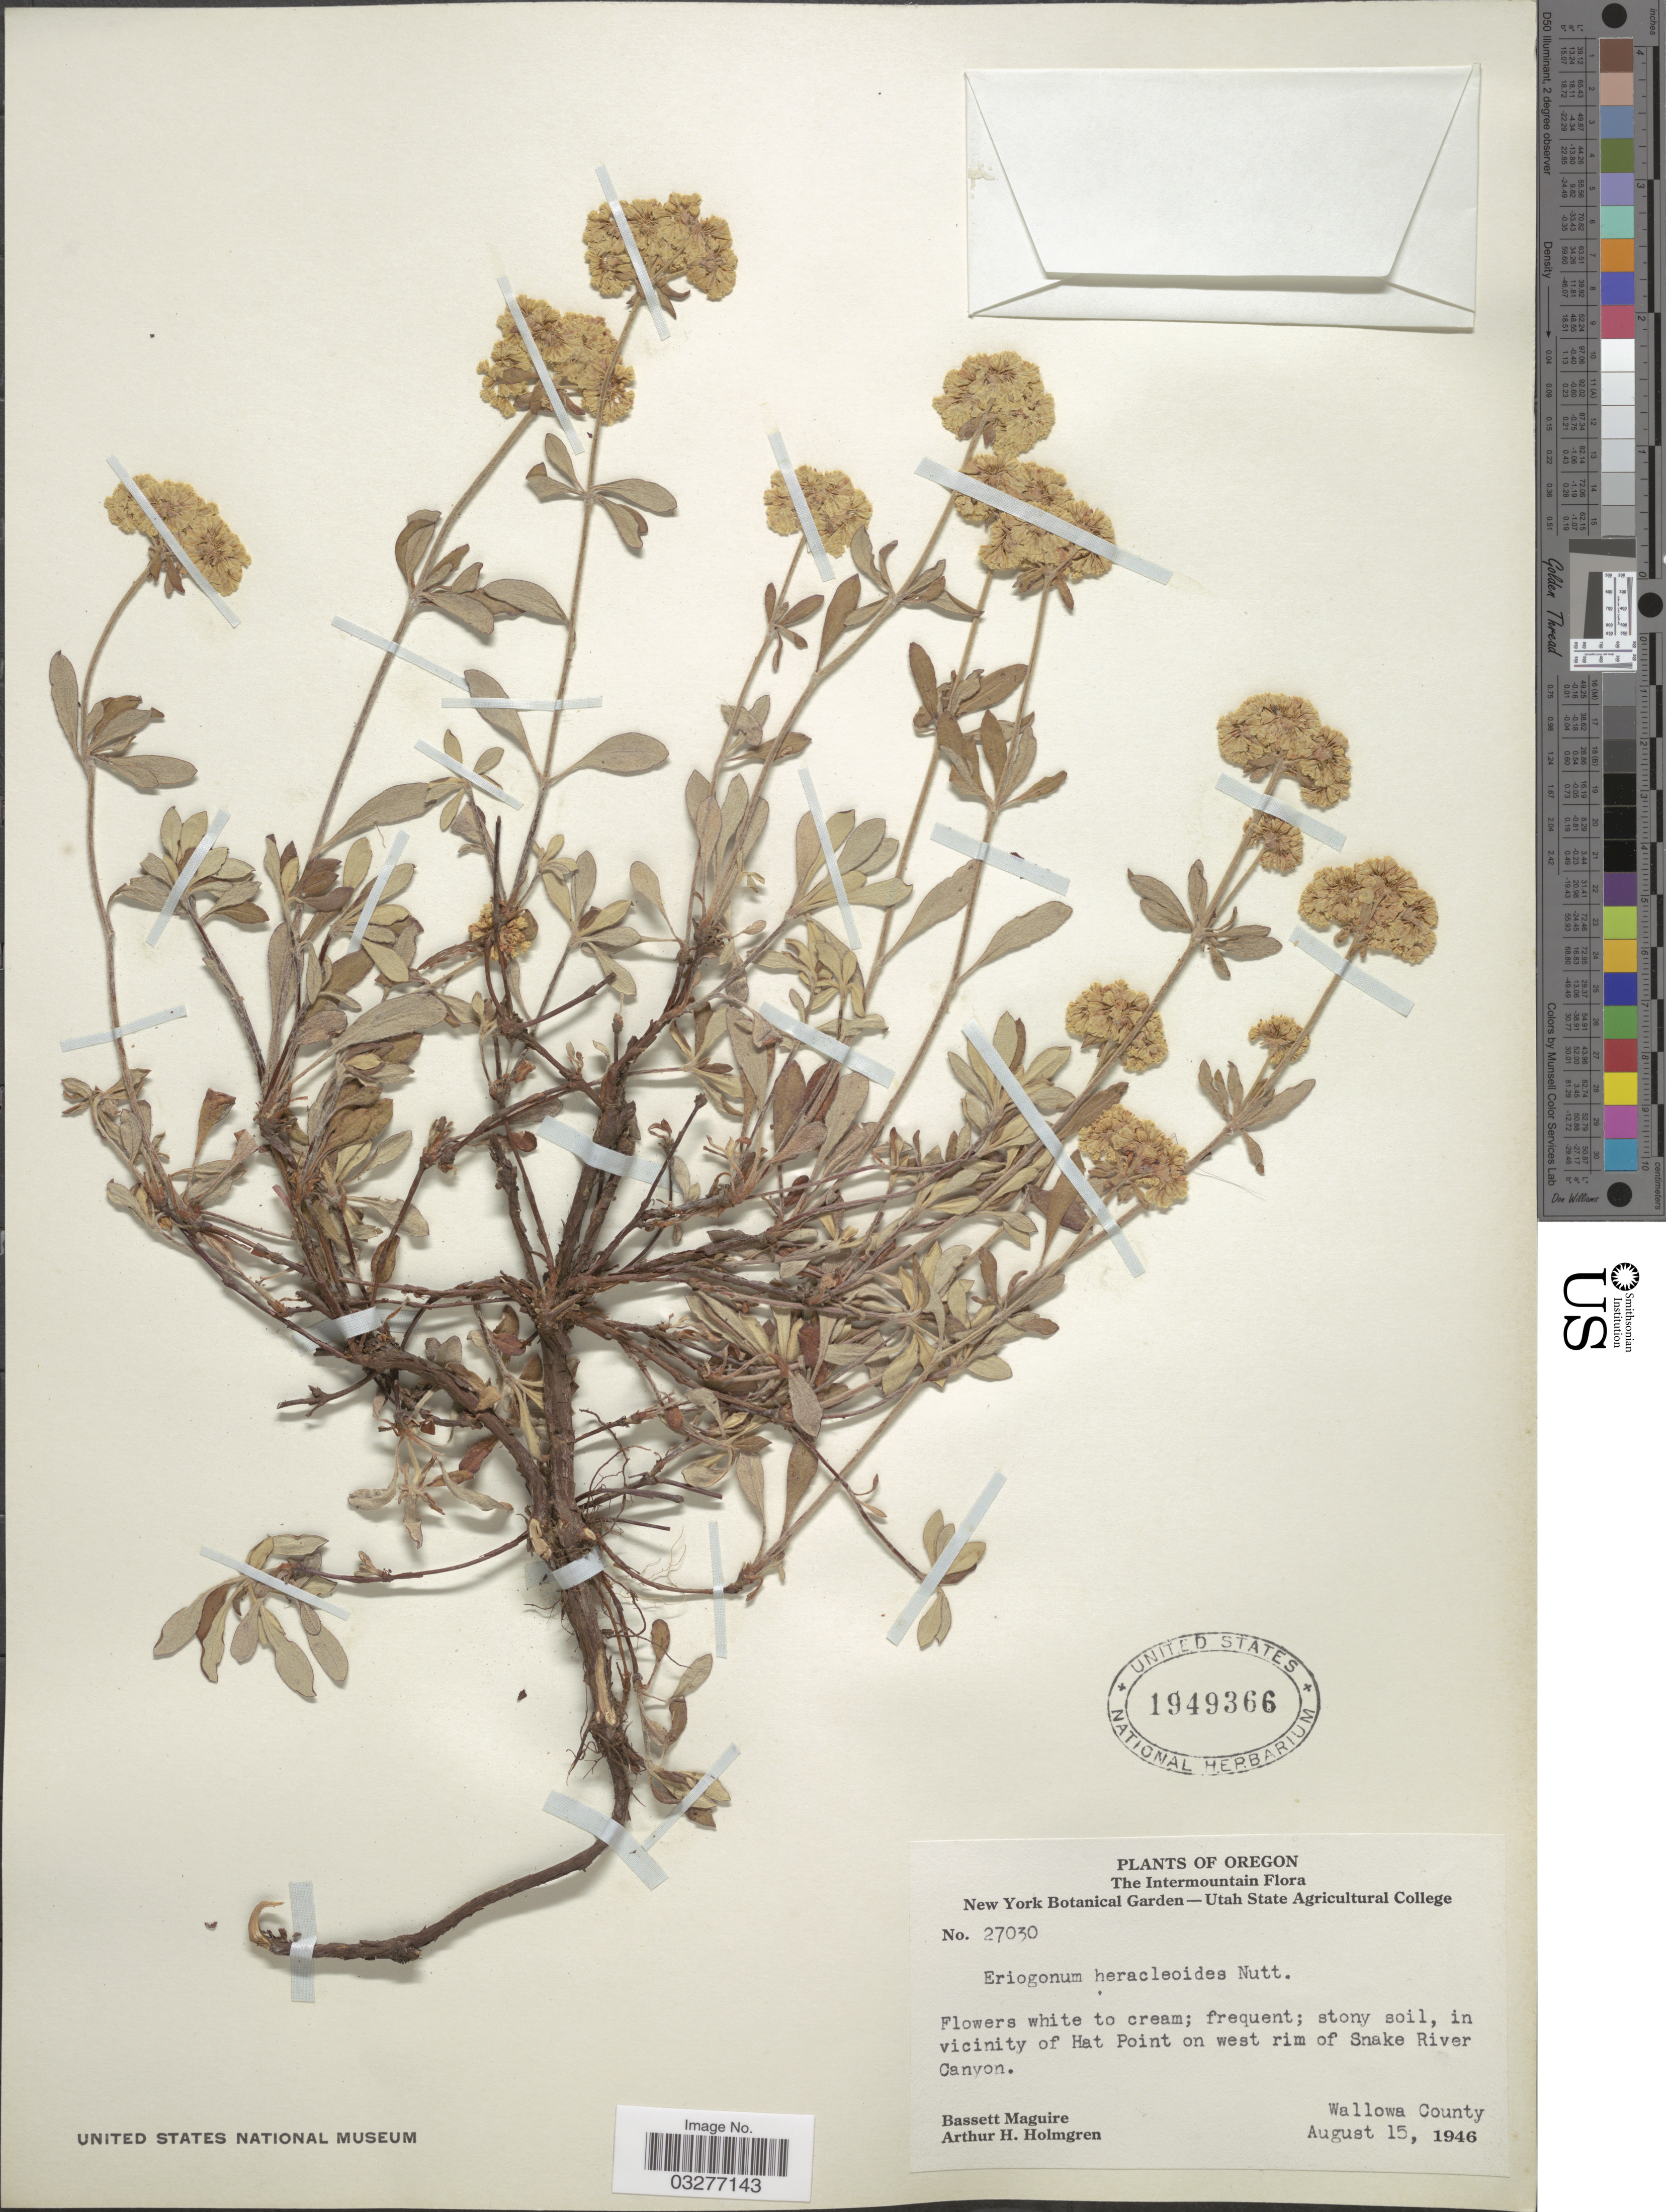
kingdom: Plantae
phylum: Tracheophyta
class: Magnoliopsida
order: Caryophyllales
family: Polygonaceae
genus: Eriogonum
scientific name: Eriogonum heracleoides var. heracleoides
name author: Nutt.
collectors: B. Maguire & A. H. Holmgren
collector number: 27030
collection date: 1946-08-15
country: United States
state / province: Oregon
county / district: Wallowa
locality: The Intermountain. In Vicinity of Hat Point on west rim of Snake River Canyon. Wallowa County.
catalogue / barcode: US 1949366